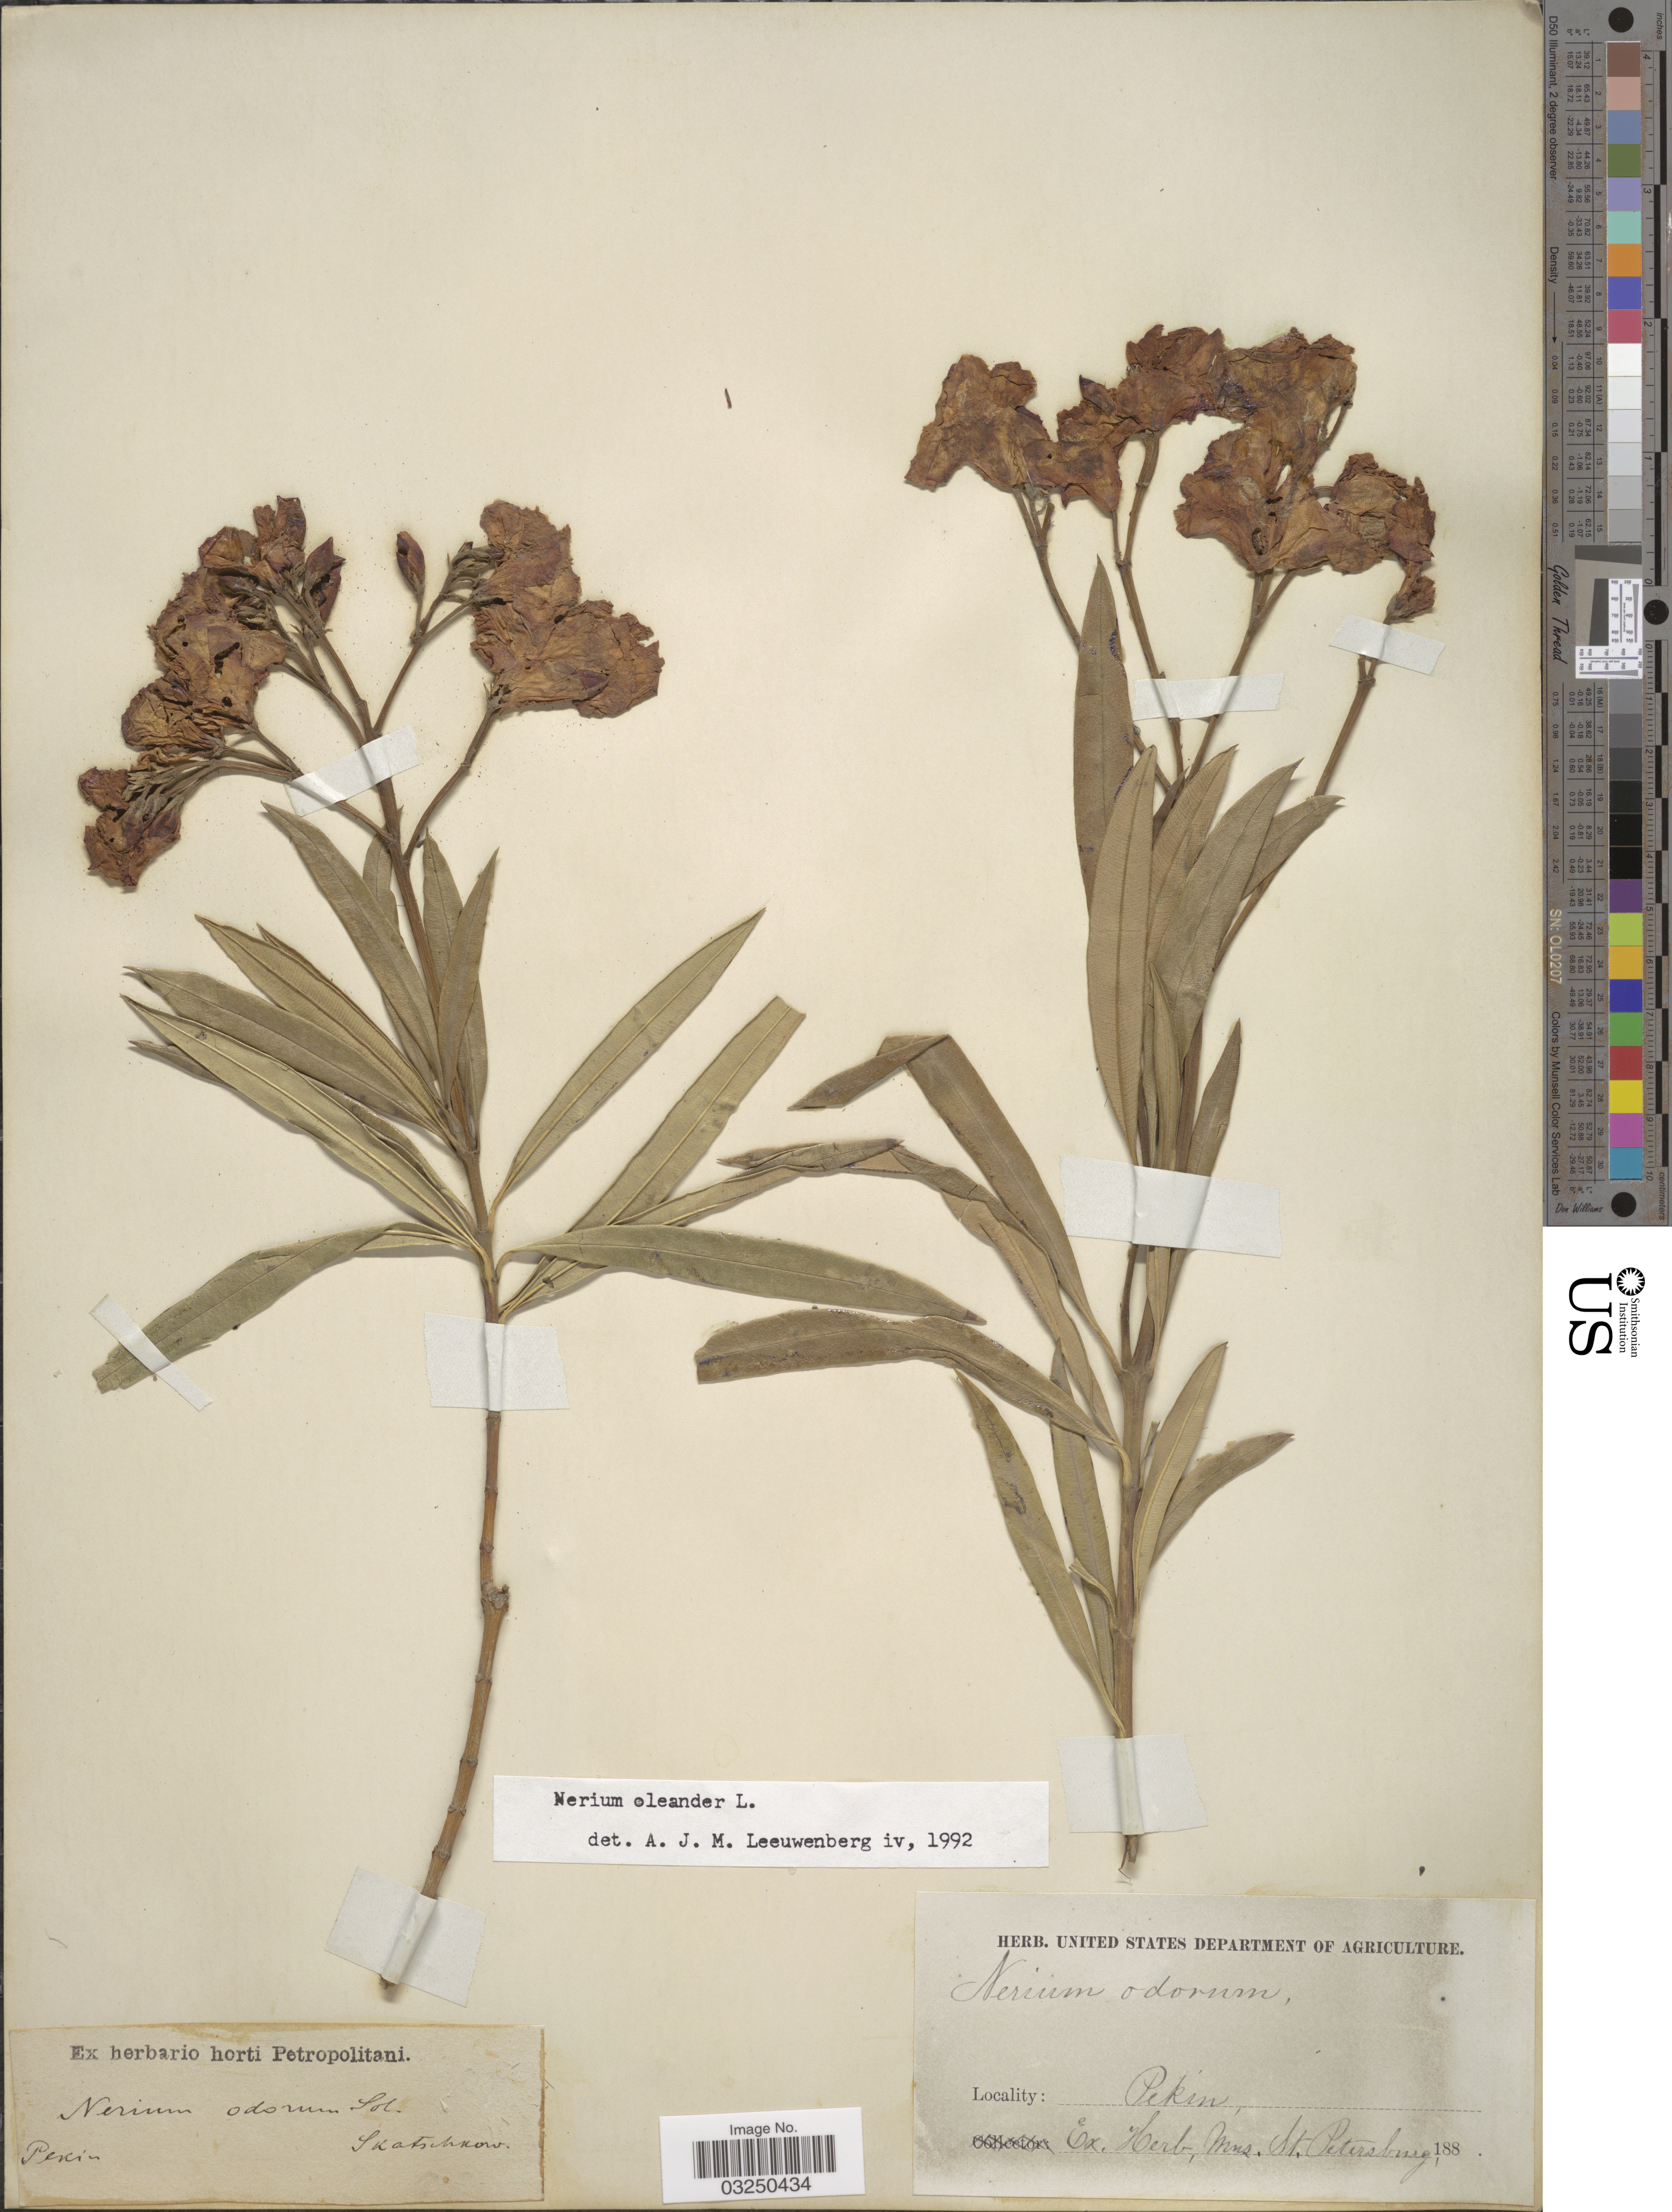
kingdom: Plantae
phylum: Tracheophyta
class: Magnoliopsida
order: Gentianales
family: Apocynaceae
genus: Nerium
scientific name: Nerium oleander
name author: L.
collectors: Skatschkow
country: China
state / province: Beijing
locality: Pekin.